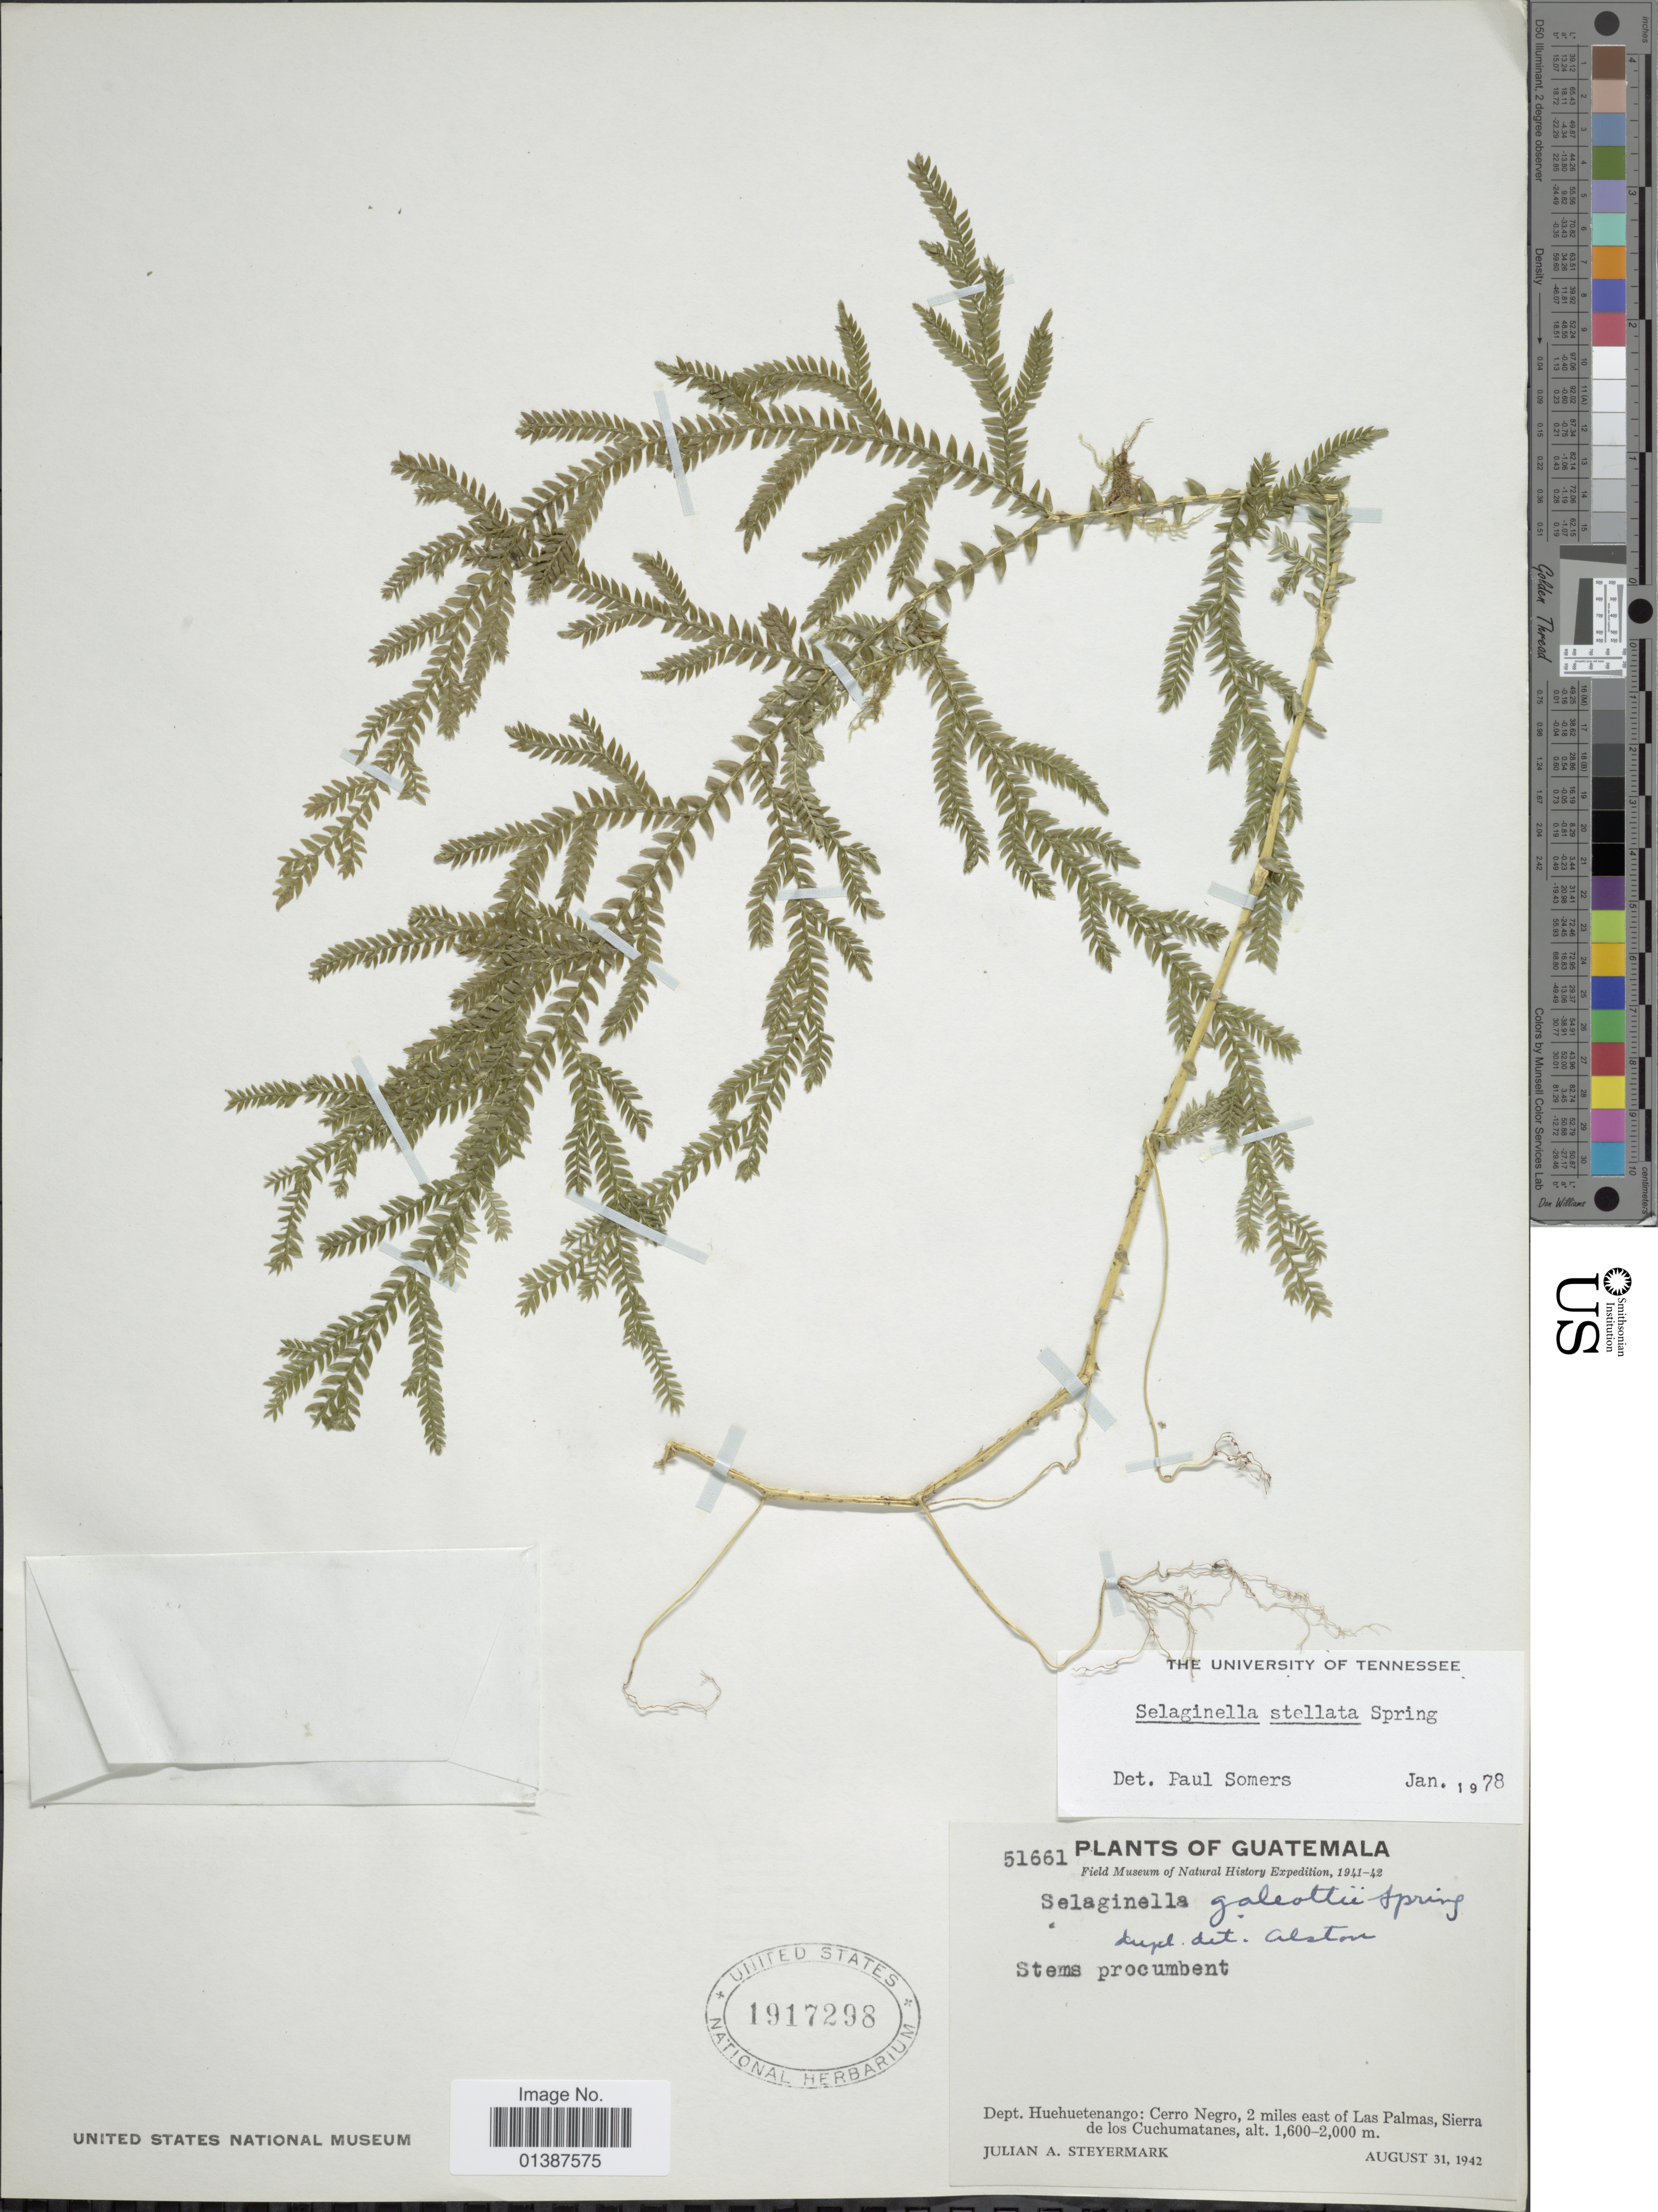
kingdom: Plantae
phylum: Tracheophyta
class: Lycopodiopsida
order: Selaginellales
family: Selaginellaceae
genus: Selaginella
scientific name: Selaginella galeottii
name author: Spring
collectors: J. Steyermark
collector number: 51661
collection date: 1942-08-31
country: Guatemala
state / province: Huehuetenango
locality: Dept. Huehuentenango: Cerro Negro, 2 miles of Las Palmas, Sierra de los cuchumatanes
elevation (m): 1600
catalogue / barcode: US 1917298